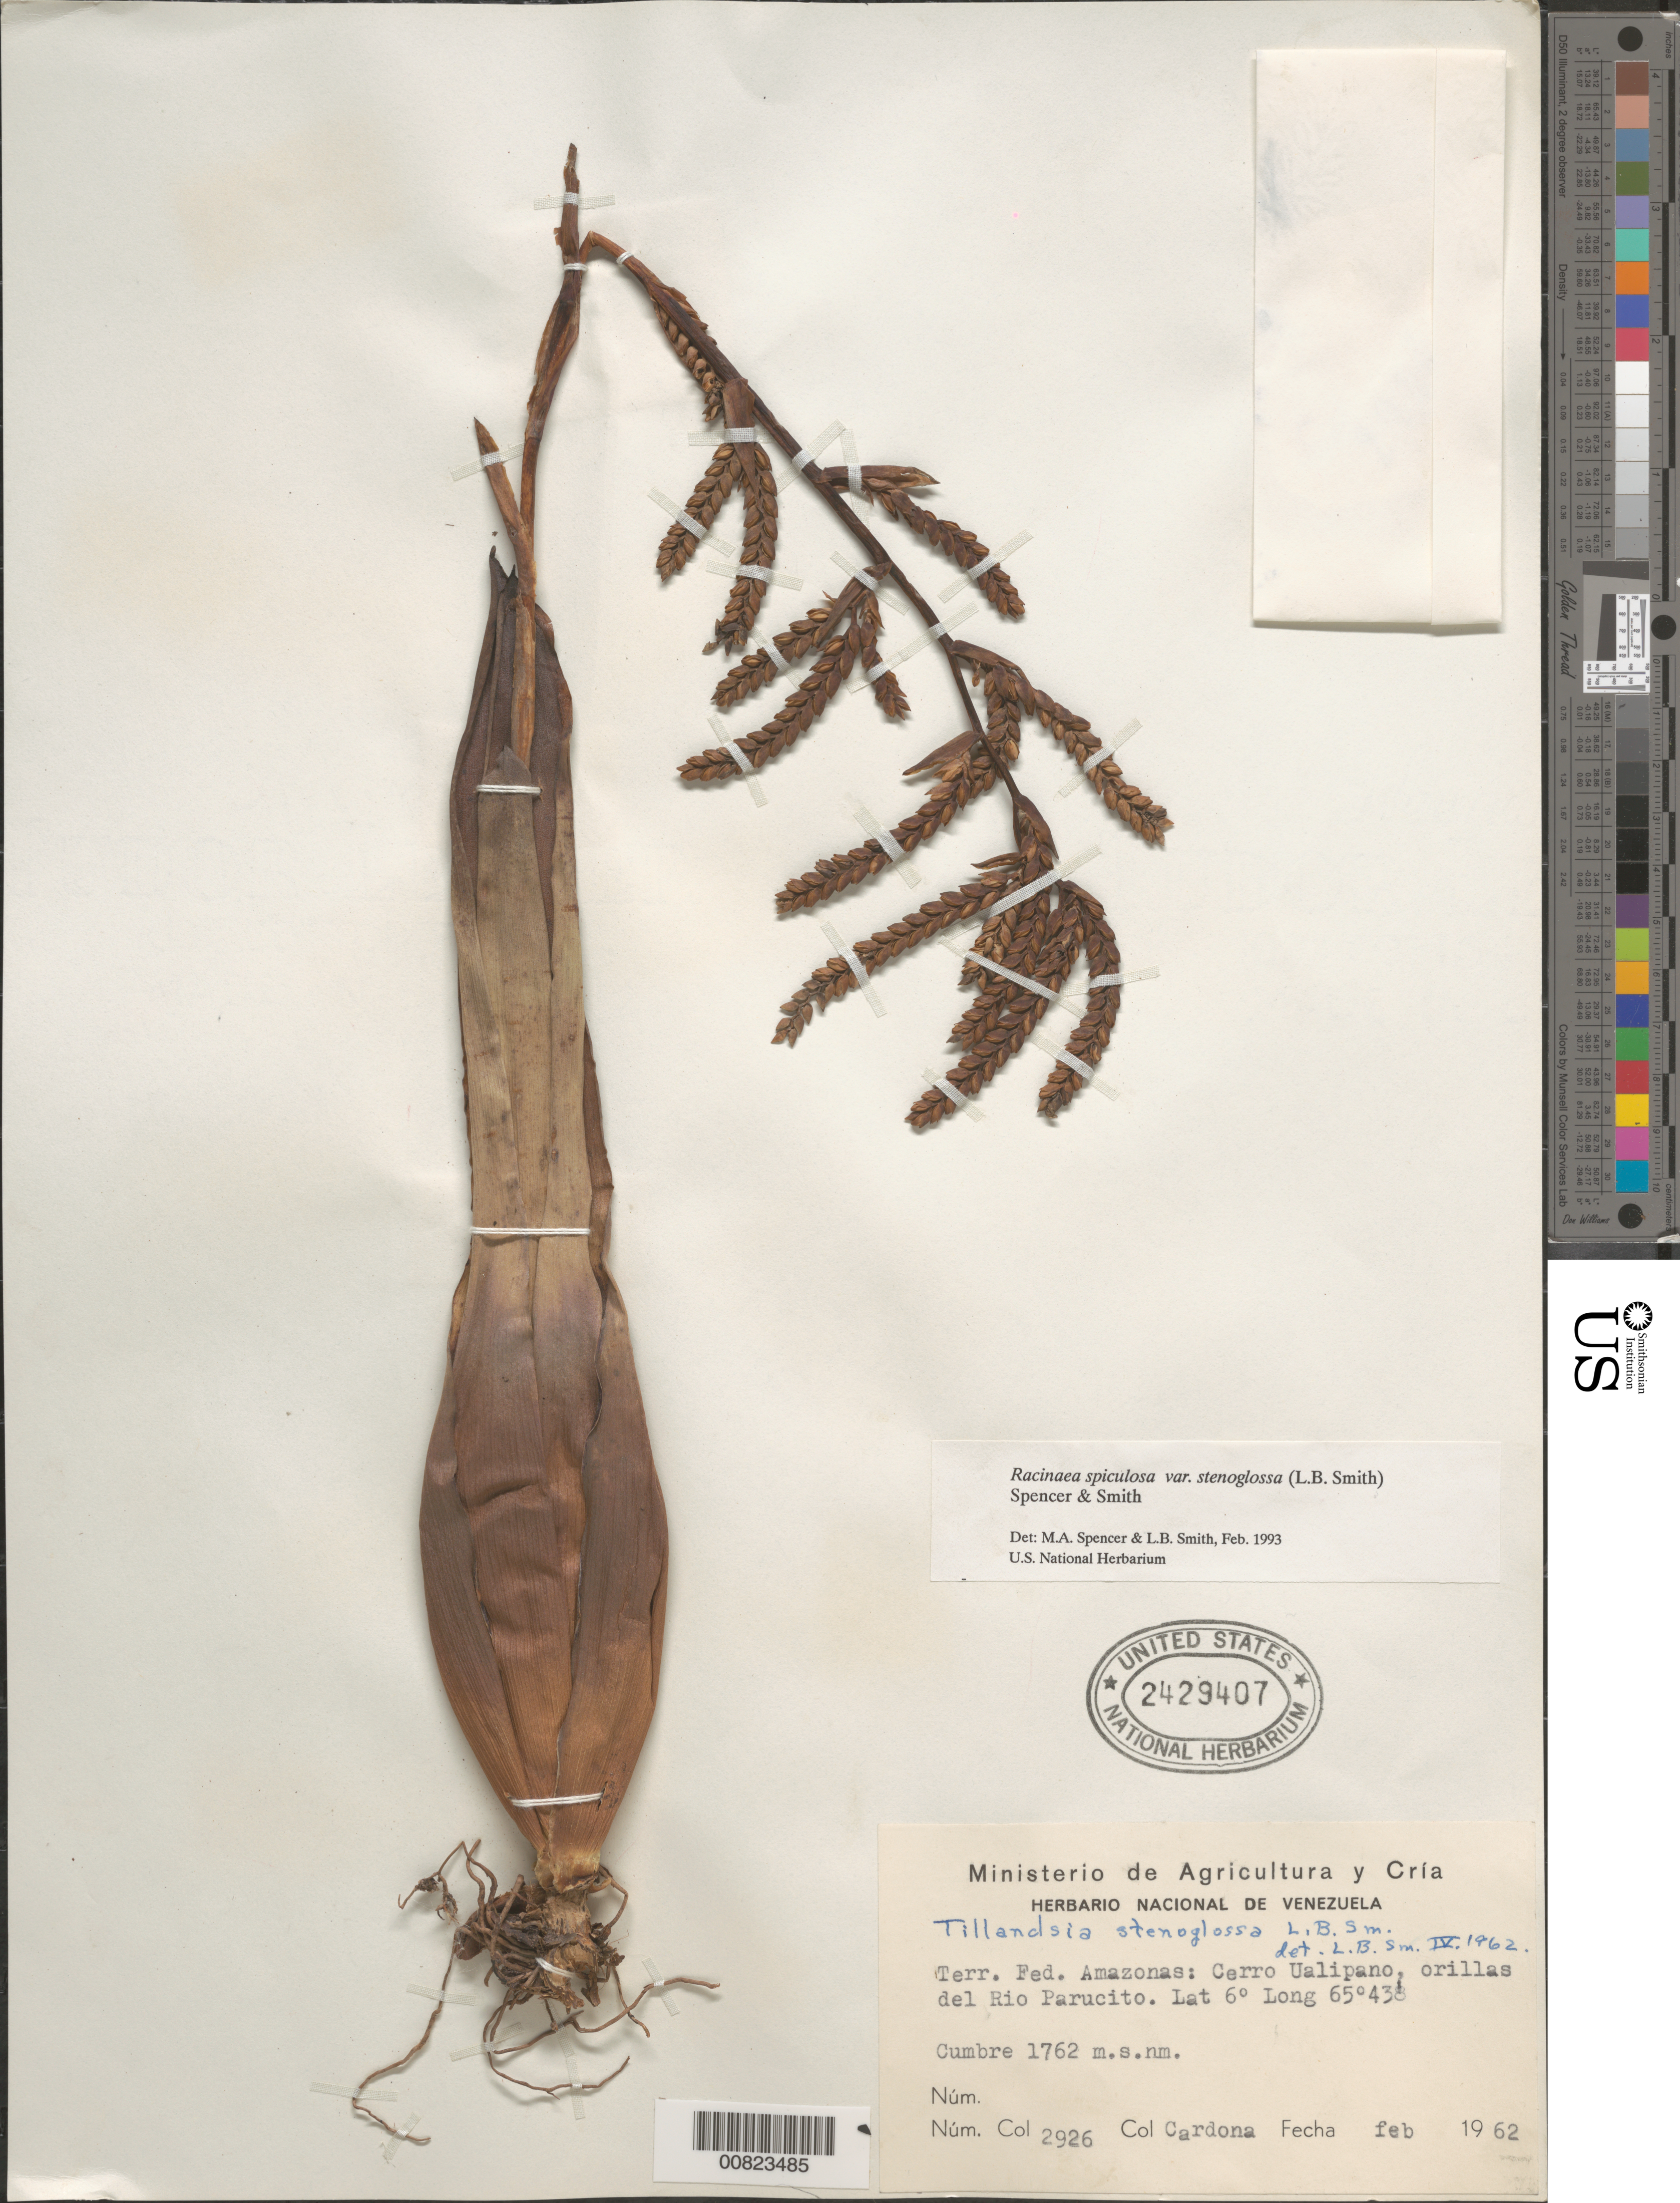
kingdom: Plantae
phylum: Tracheophyta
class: Liliopsida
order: Poales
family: Bromeliaceae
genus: Racinaea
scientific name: Racinaea spiculosa var. stenoglossa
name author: (L.B. Sm.) M.A. Spencer & L.B. Sm.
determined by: Spencer, M. A.; Smith, L. B.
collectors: F. Cardona Puig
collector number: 2926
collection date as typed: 19-Feb-62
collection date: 1962-02-19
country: Venezuela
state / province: Amazonas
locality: Cerro Ualipano, Río Parucito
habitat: Riverbank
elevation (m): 1762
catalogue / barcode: US 2429407